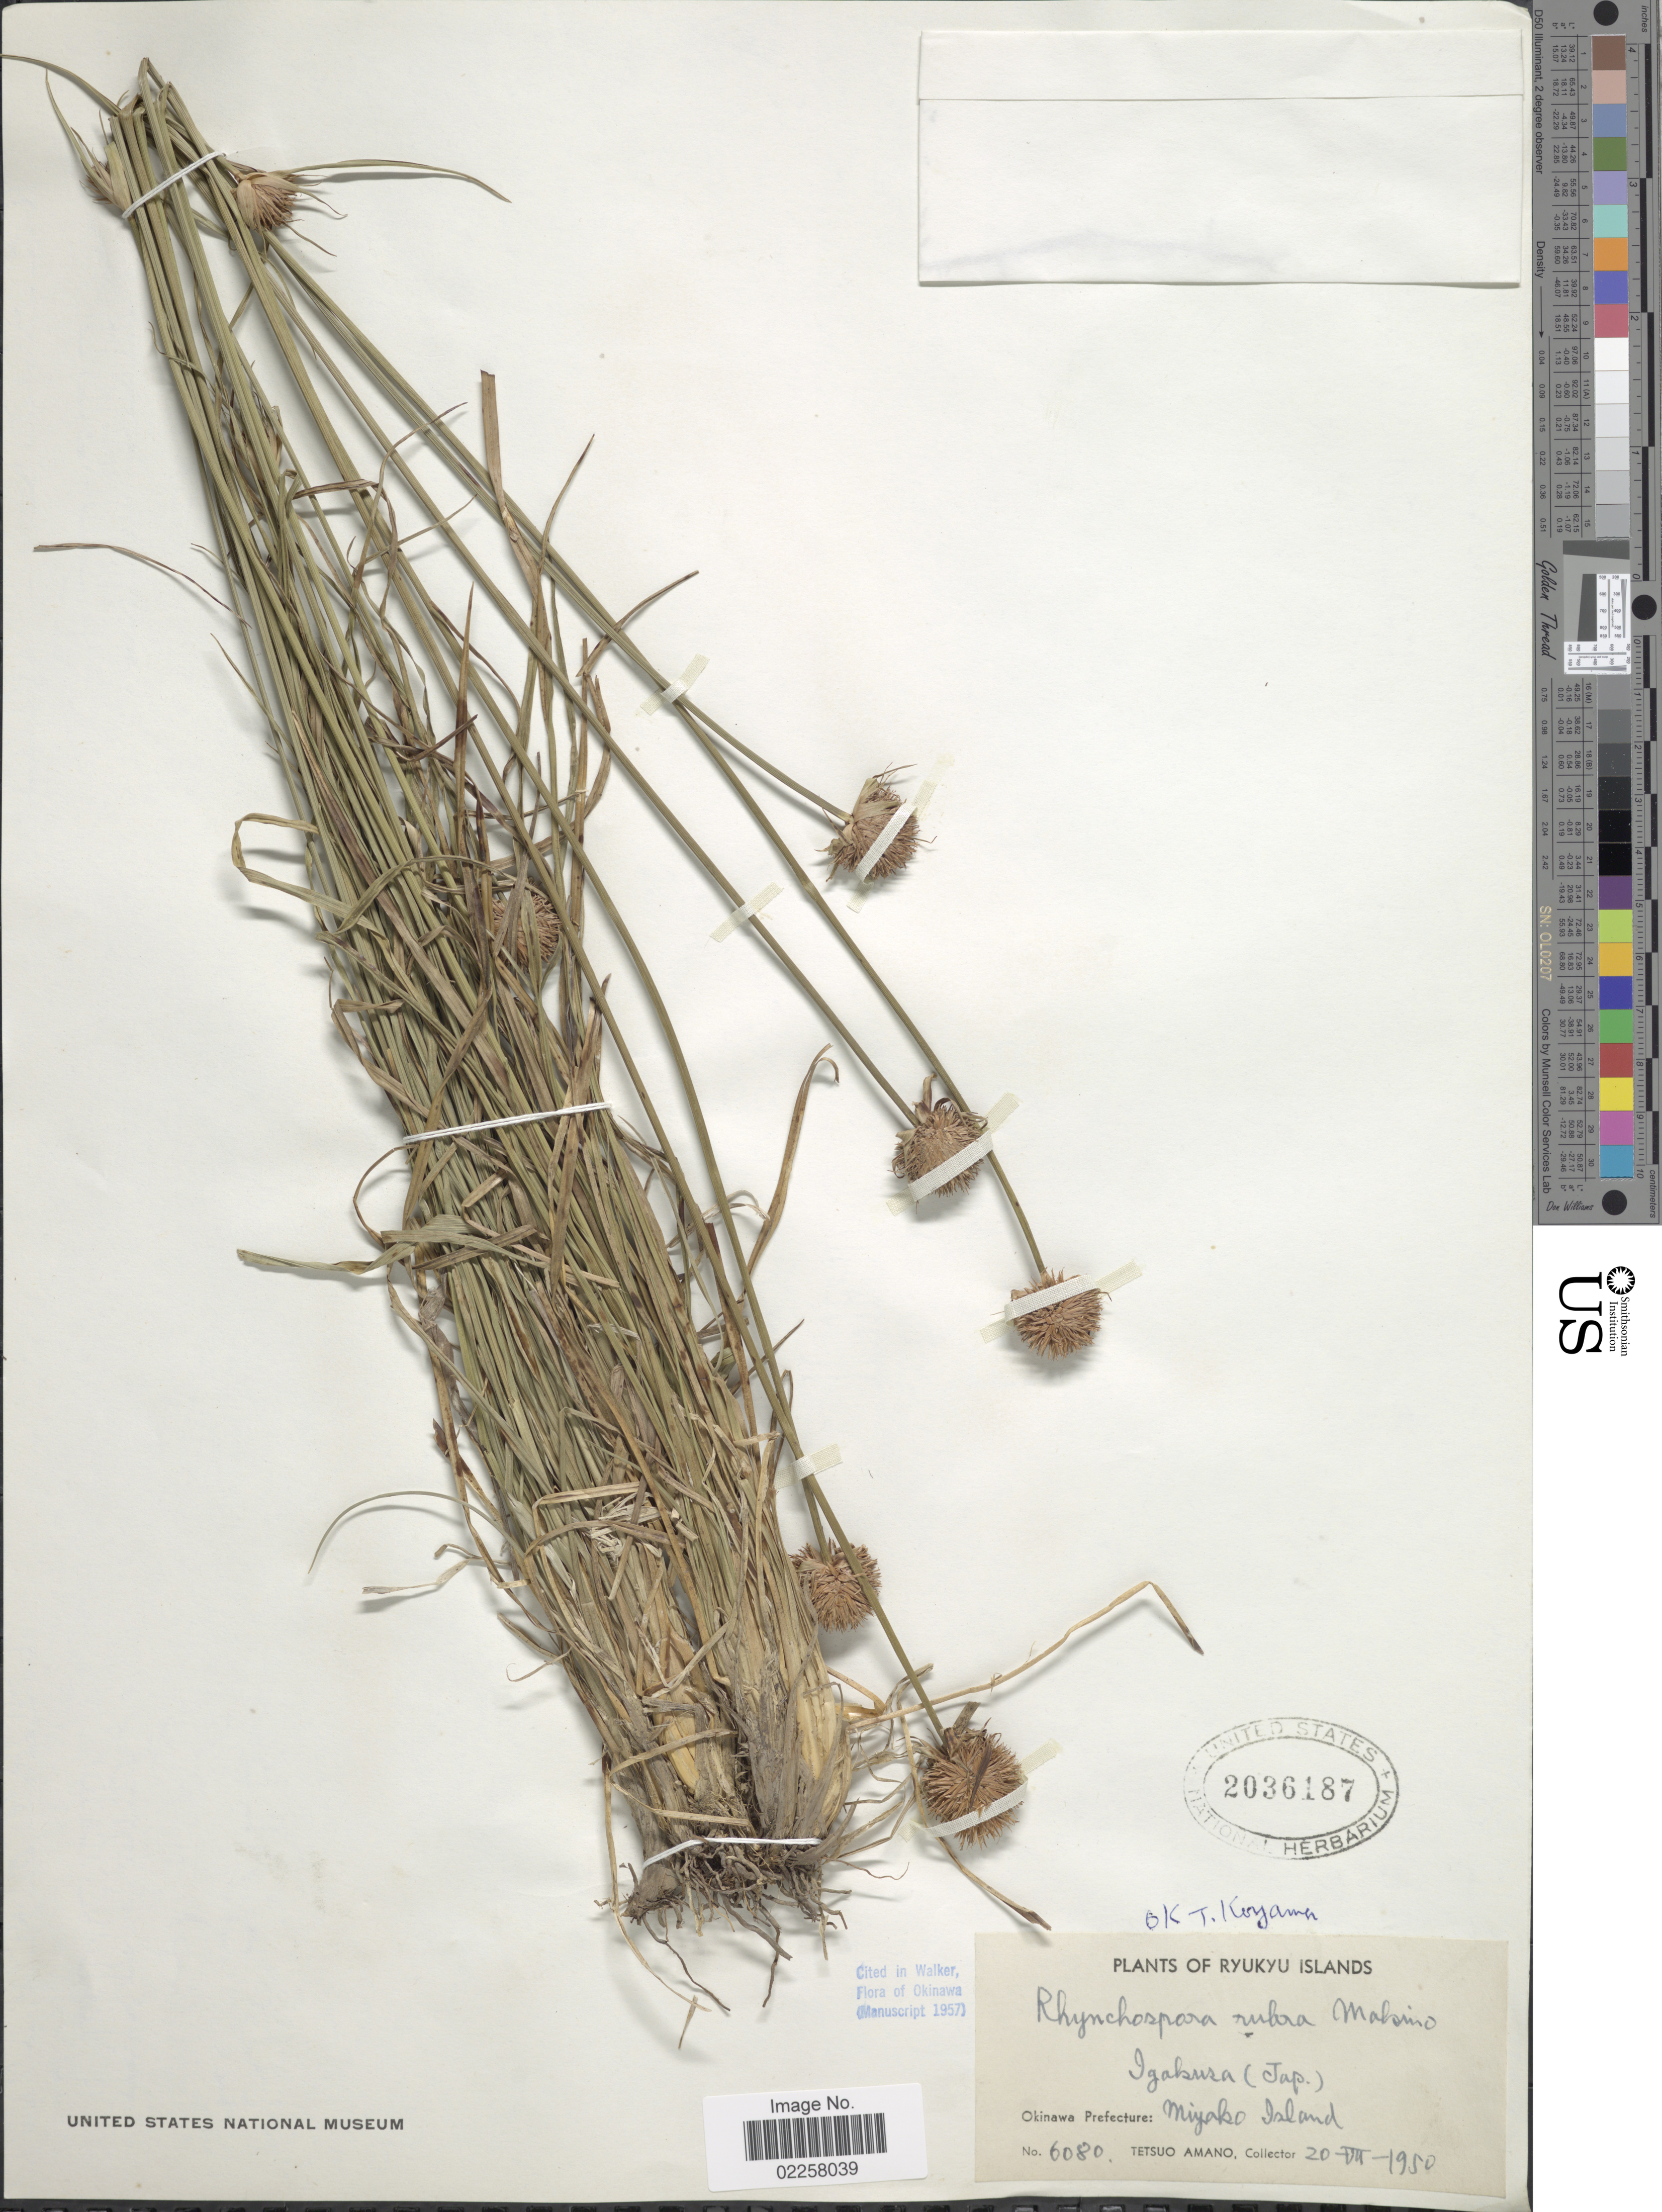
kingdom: Plantae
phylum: Tracheophyta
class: Liliopsida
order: Poales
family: Cyperaceae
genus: Rhynchospora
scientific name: Rhynchospora rubra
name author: (Lour.) Makino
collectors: T. Amano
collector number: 6080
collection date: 1950-07-20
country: Japan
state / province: Okinawa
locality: Ryukyu Islands. Okinawa Prefecture: Miyako Island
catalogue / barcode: US 2036187